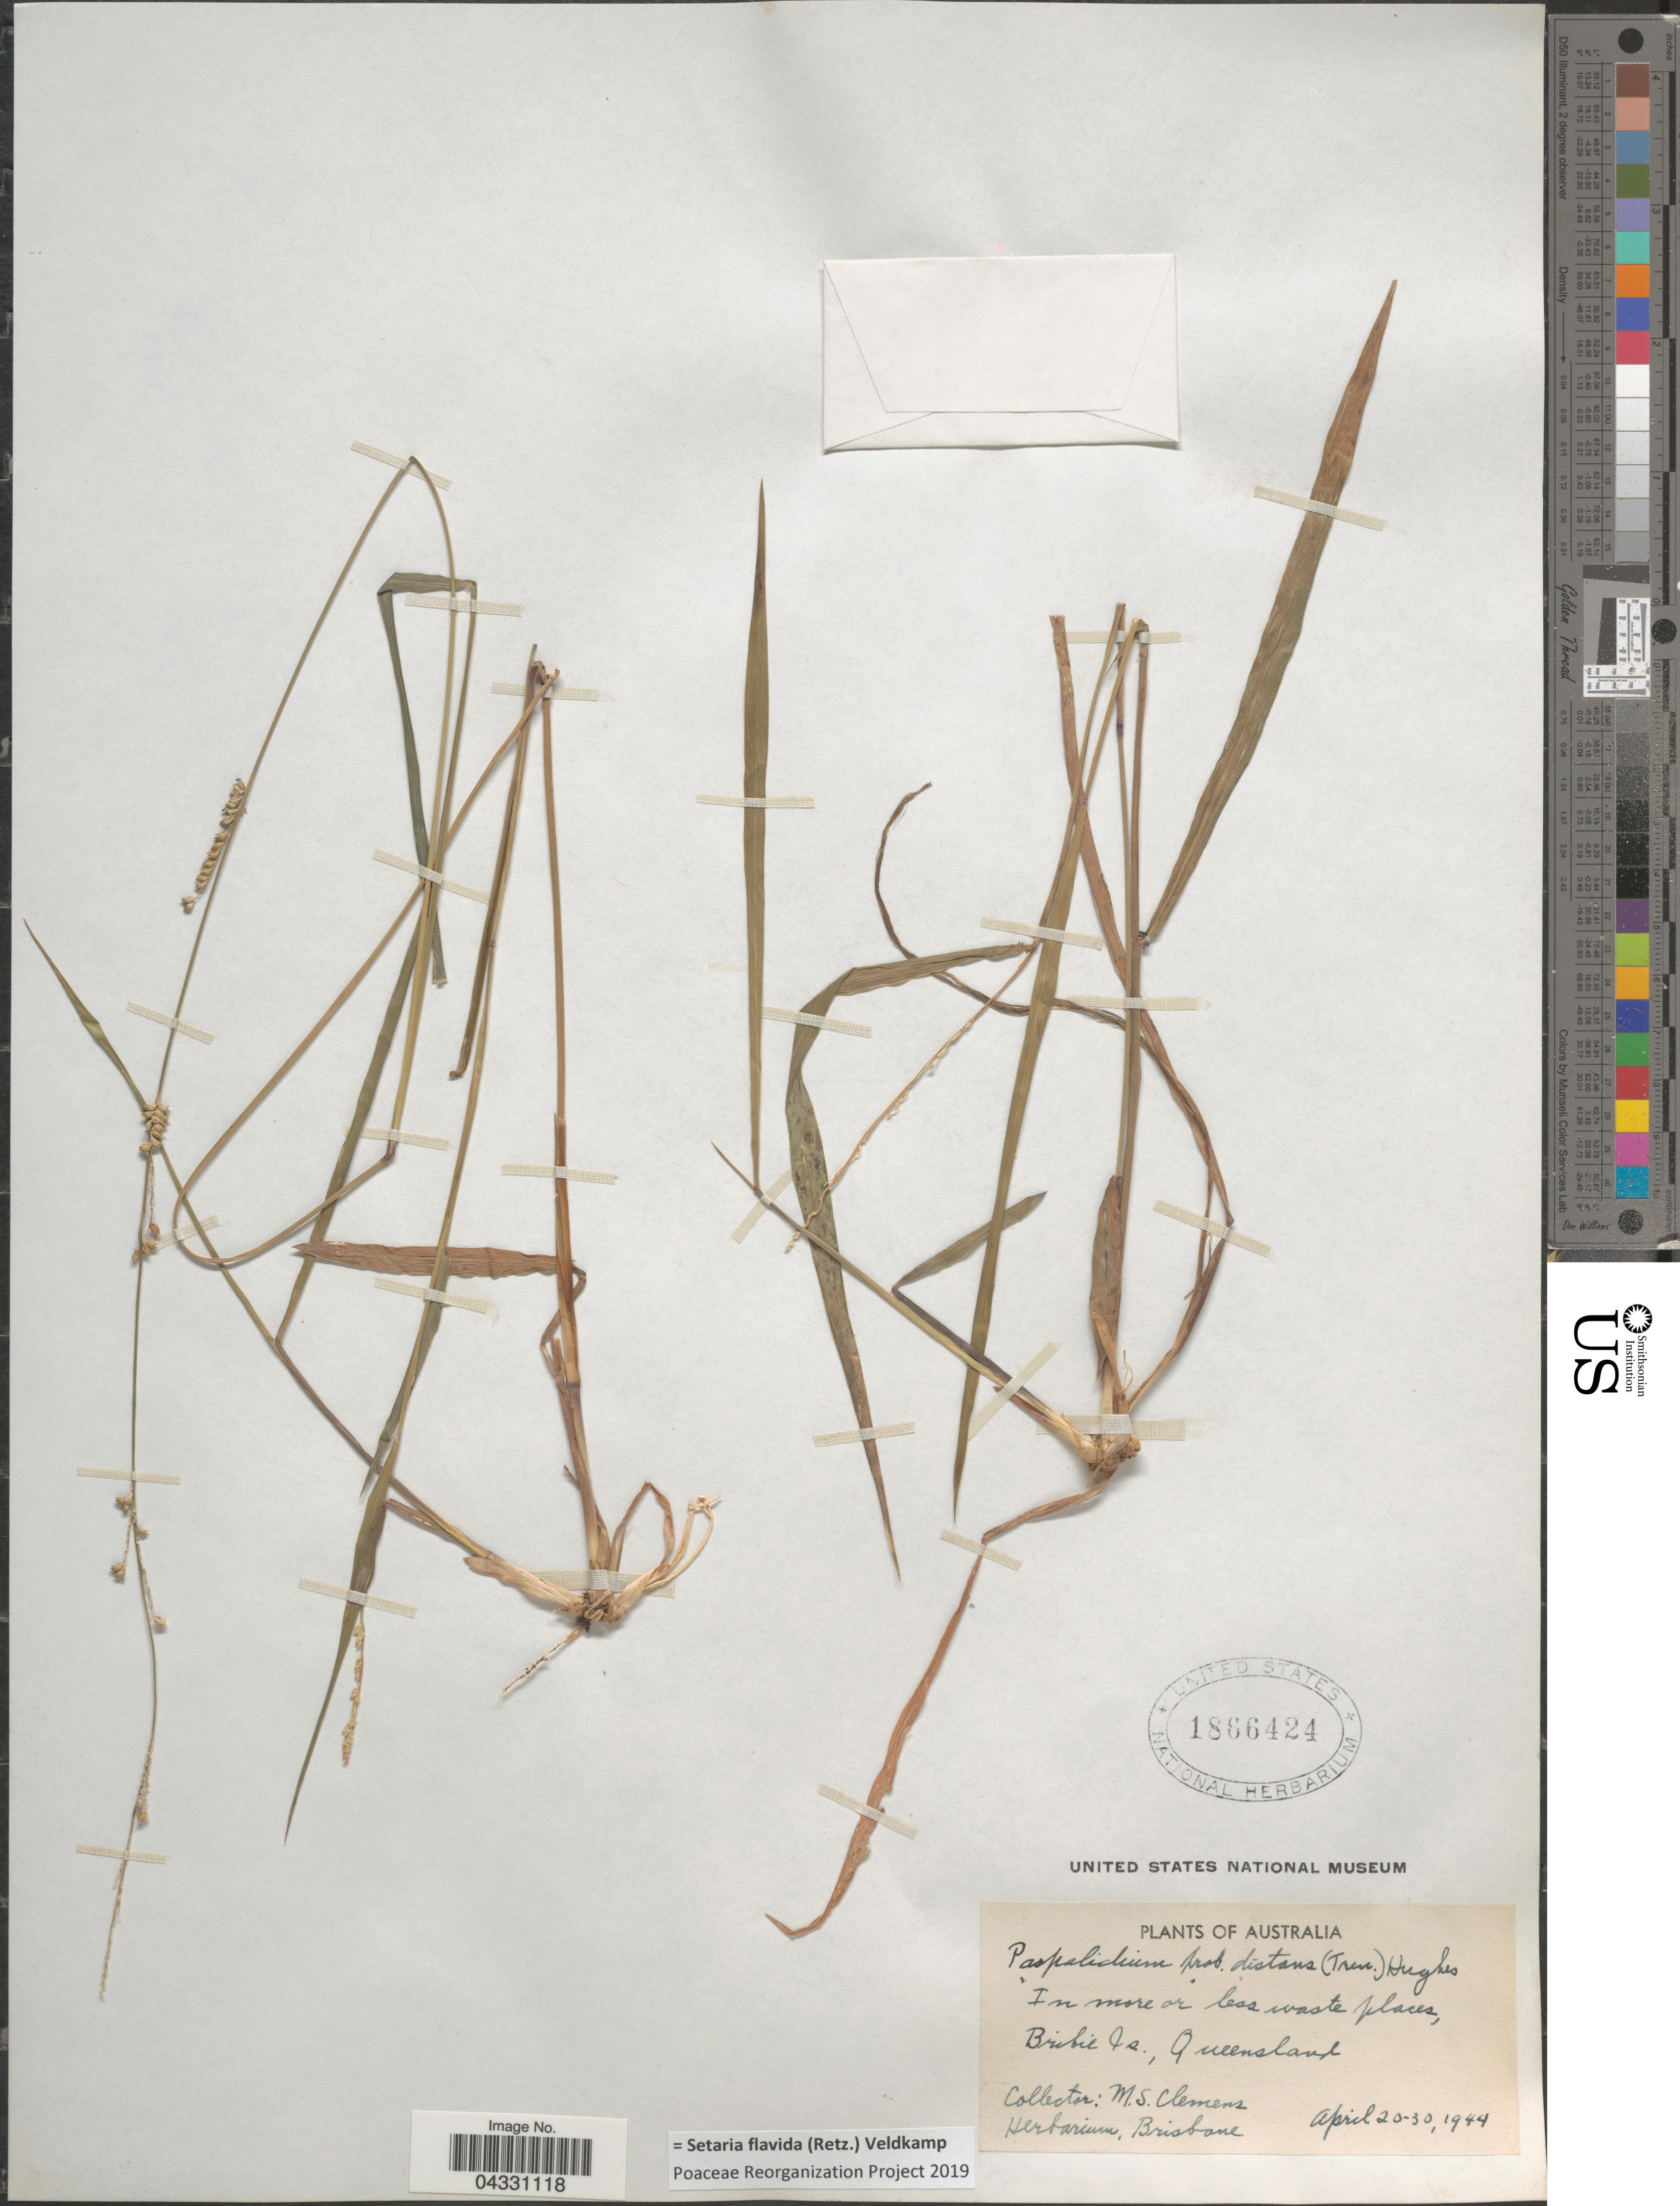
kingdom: Plantae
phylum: Tracheophyta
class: Liliopsida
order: Poales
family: Poaceae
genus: Setaria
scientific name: Setaria flavida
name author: (Retz.) Veldkamp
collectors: M. S. Clemens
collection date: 1944-04-20/1944-04-30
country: Australia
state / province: Queensland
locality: Brisbie Is.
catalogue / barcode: US 1866424